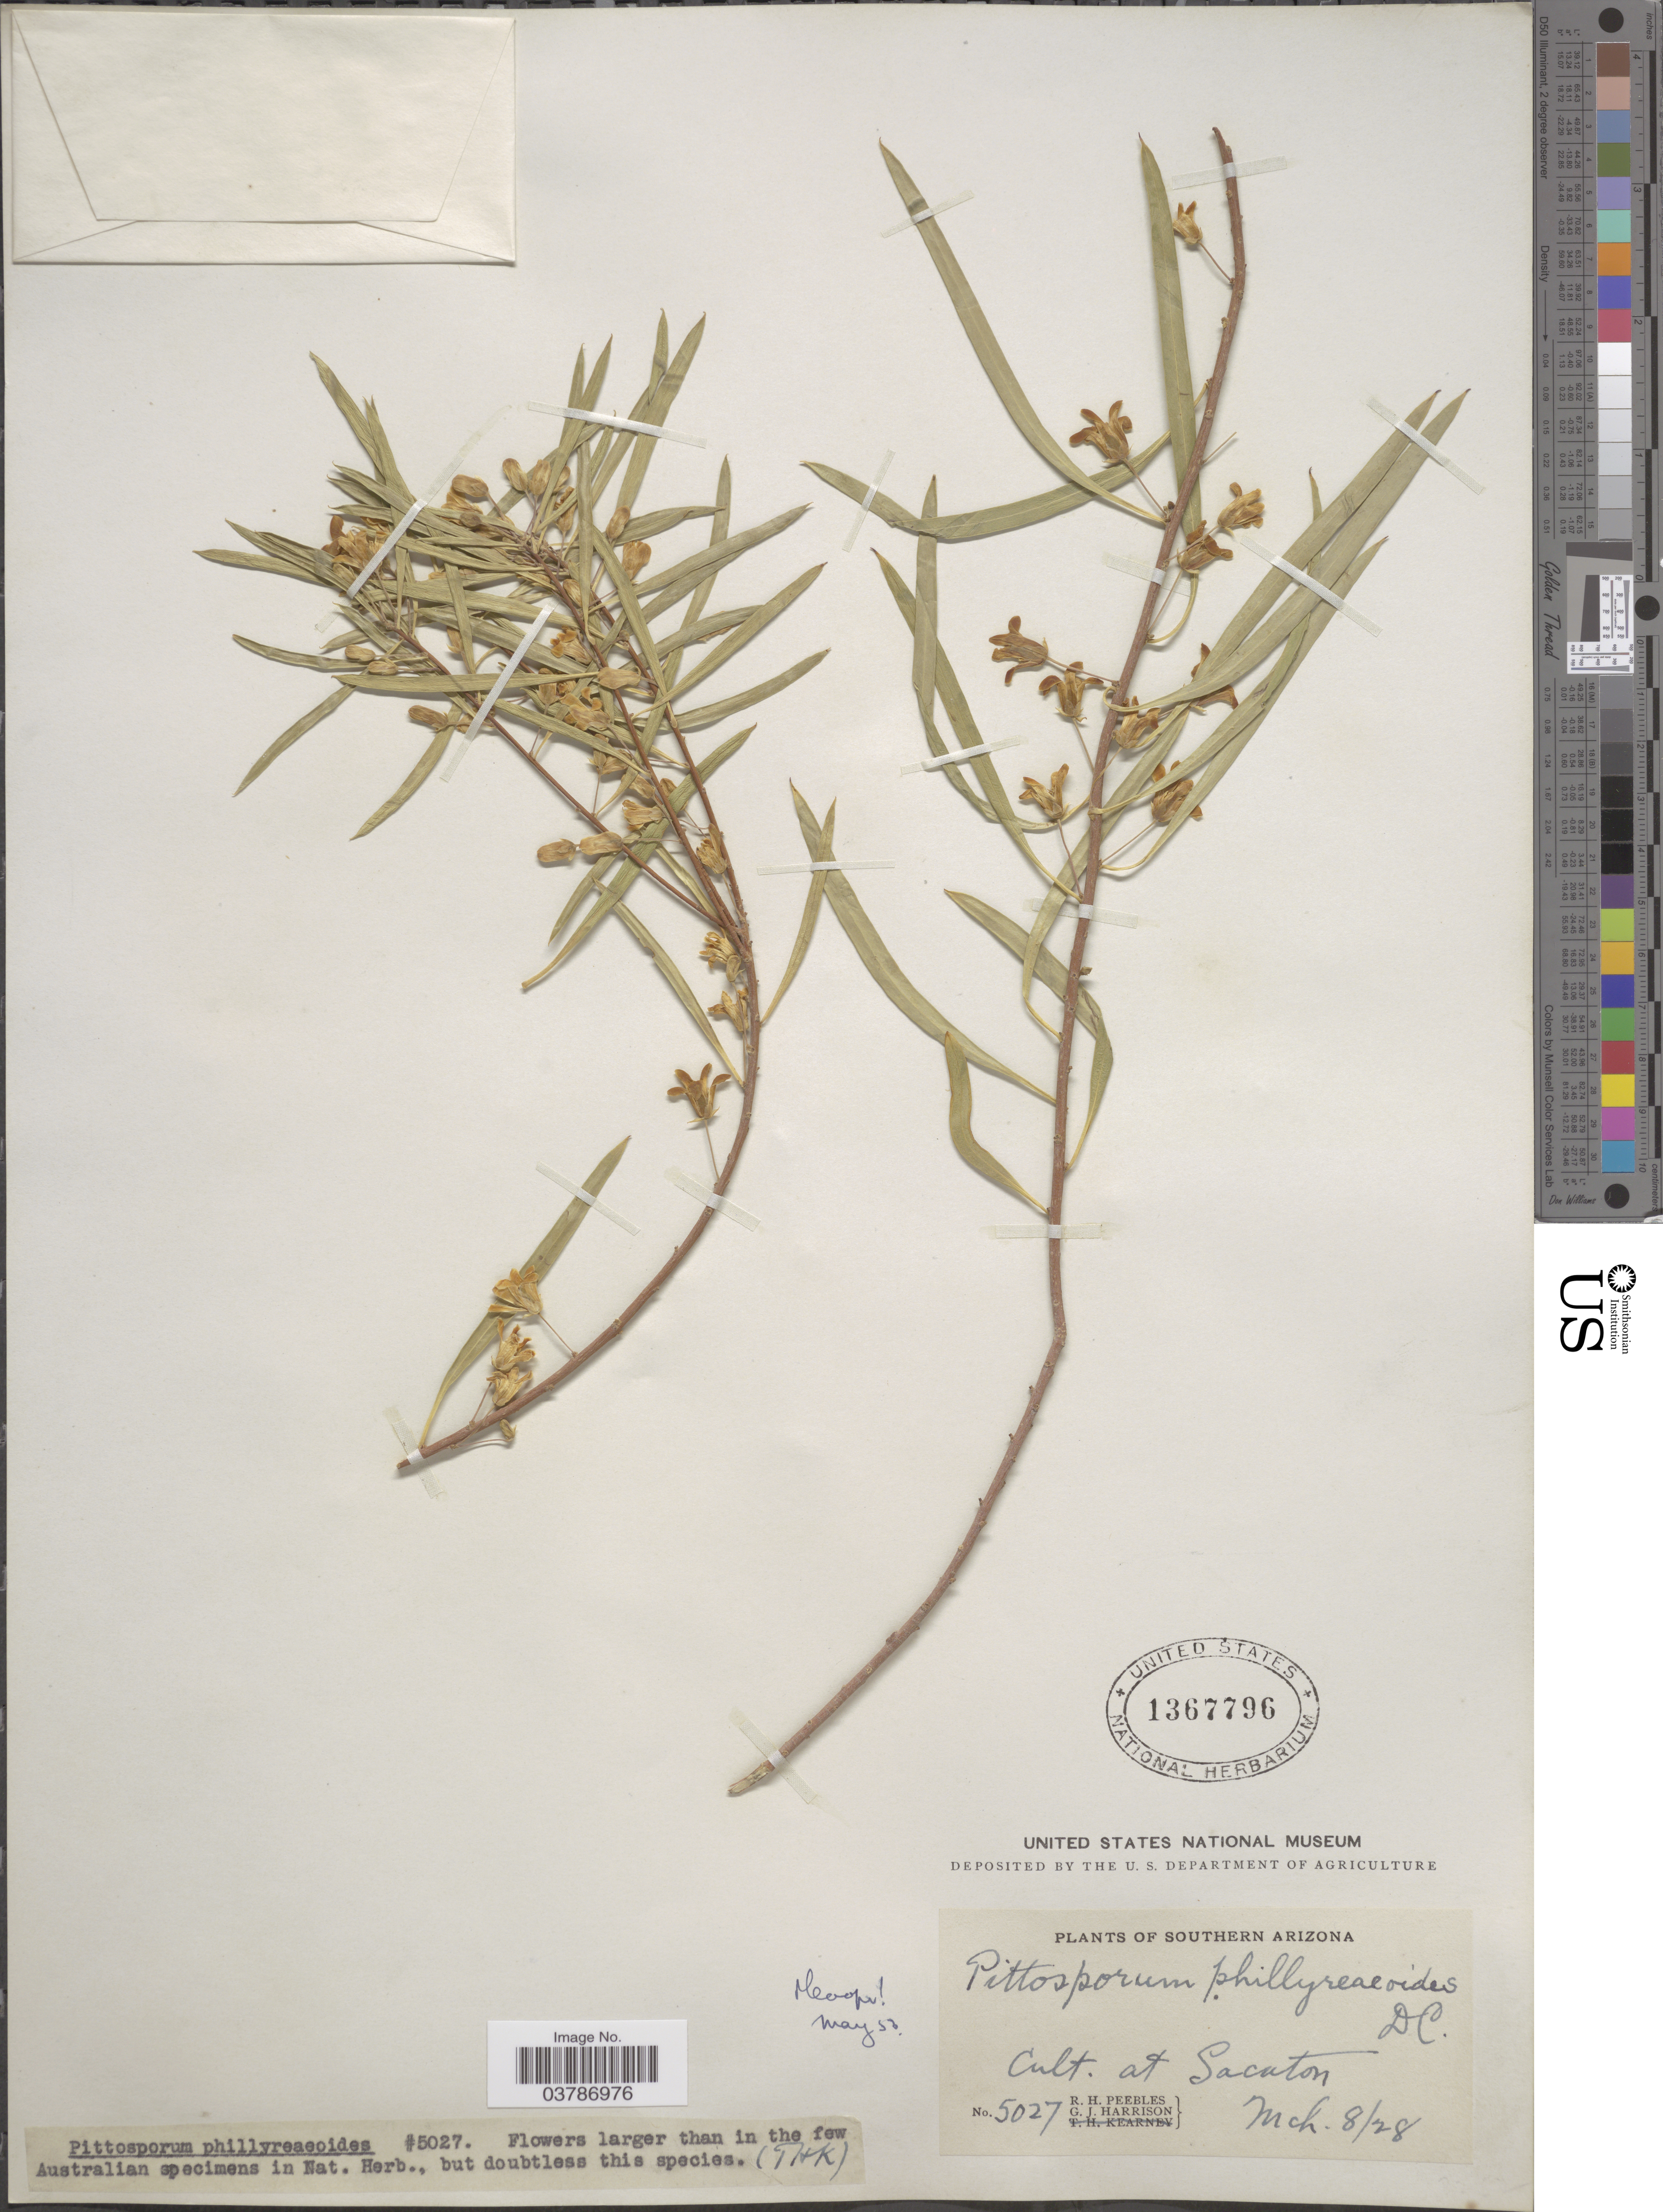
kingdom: Plantae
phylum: Tracheophyta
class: Magnoliopsida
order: Apiales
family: Pittosporaceae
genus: Pittosporum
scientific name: Pittosporum phillyreoides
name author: DC.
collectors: R. H. Peebles & G. J. Harrison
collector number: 5027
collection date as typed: Transcribed d/m/y: 8/3/28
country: United States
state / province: Arizona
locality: Sacaton.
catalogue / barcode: US 1367796